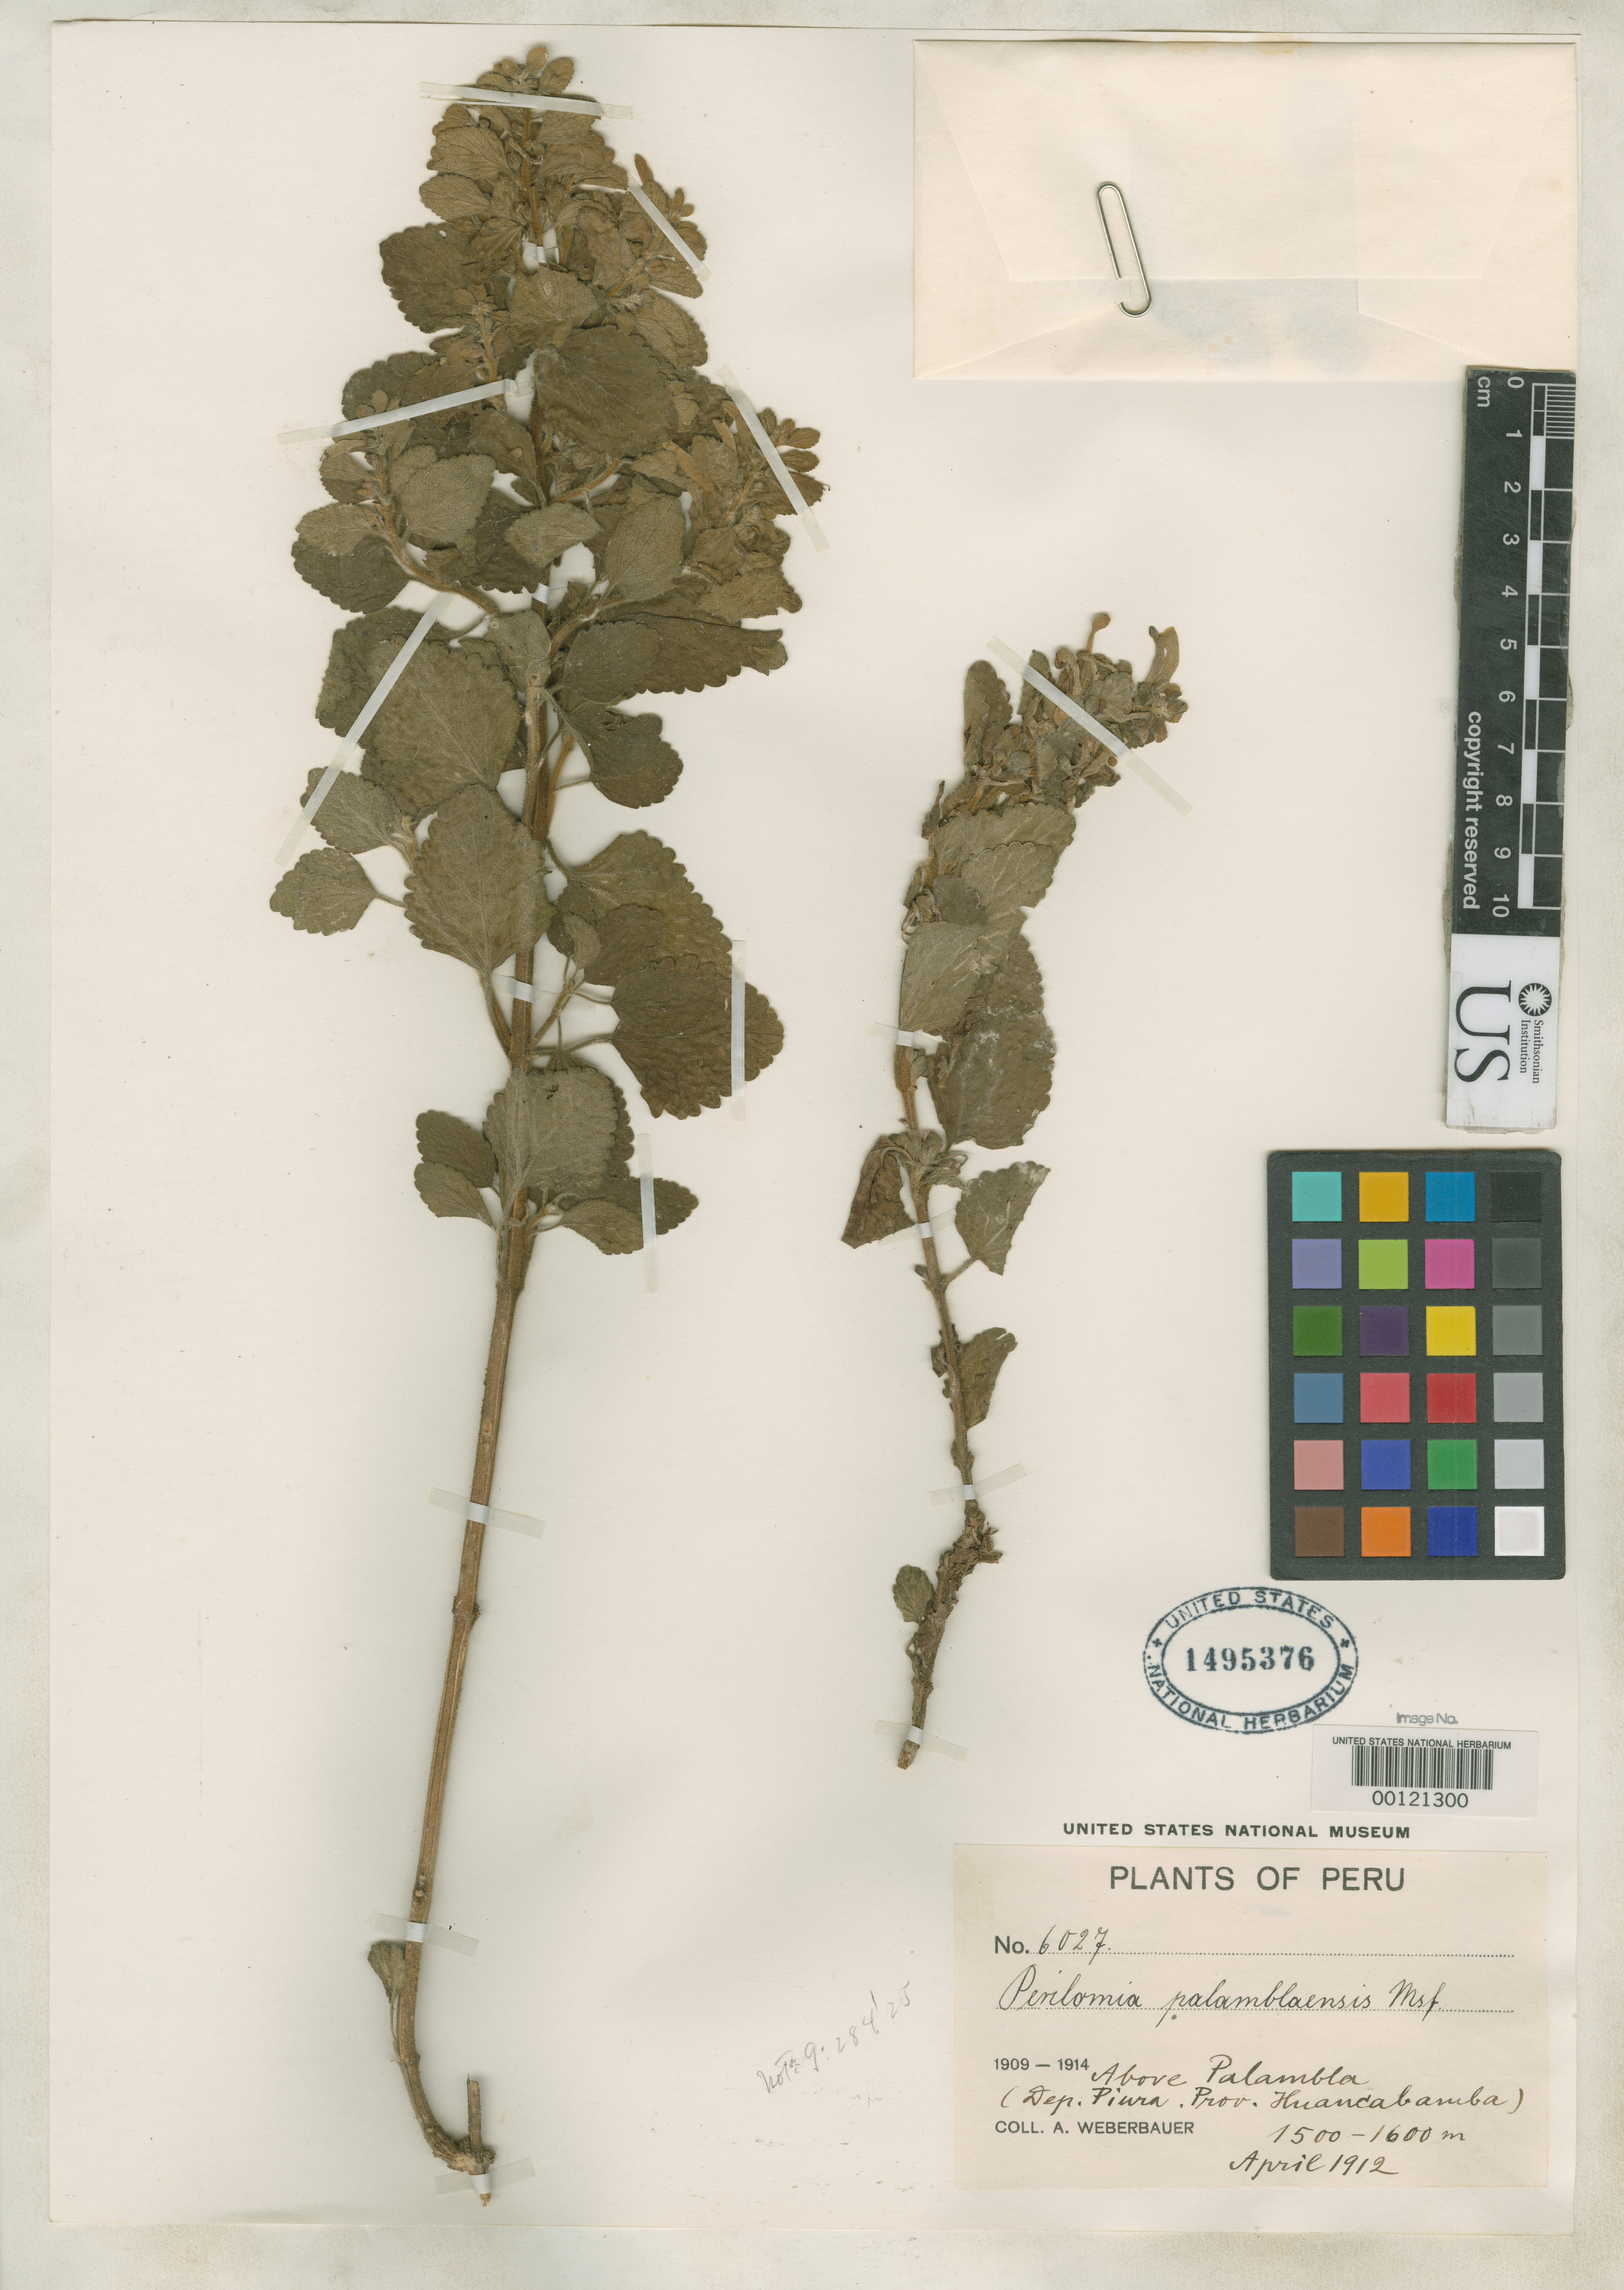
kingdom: Plantae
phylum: Tracheophyta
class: Magnoliopsida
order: Lamiales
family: Lamiaceae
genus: Perilomia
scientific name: Perilomia palamblaensis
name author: Mansf.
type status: Isotype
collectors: A. Weberbauer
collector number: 6027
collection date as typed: Apr 1912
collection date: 1912-04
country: Peru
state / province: Piura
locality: Palambla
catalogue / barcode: US 1495376